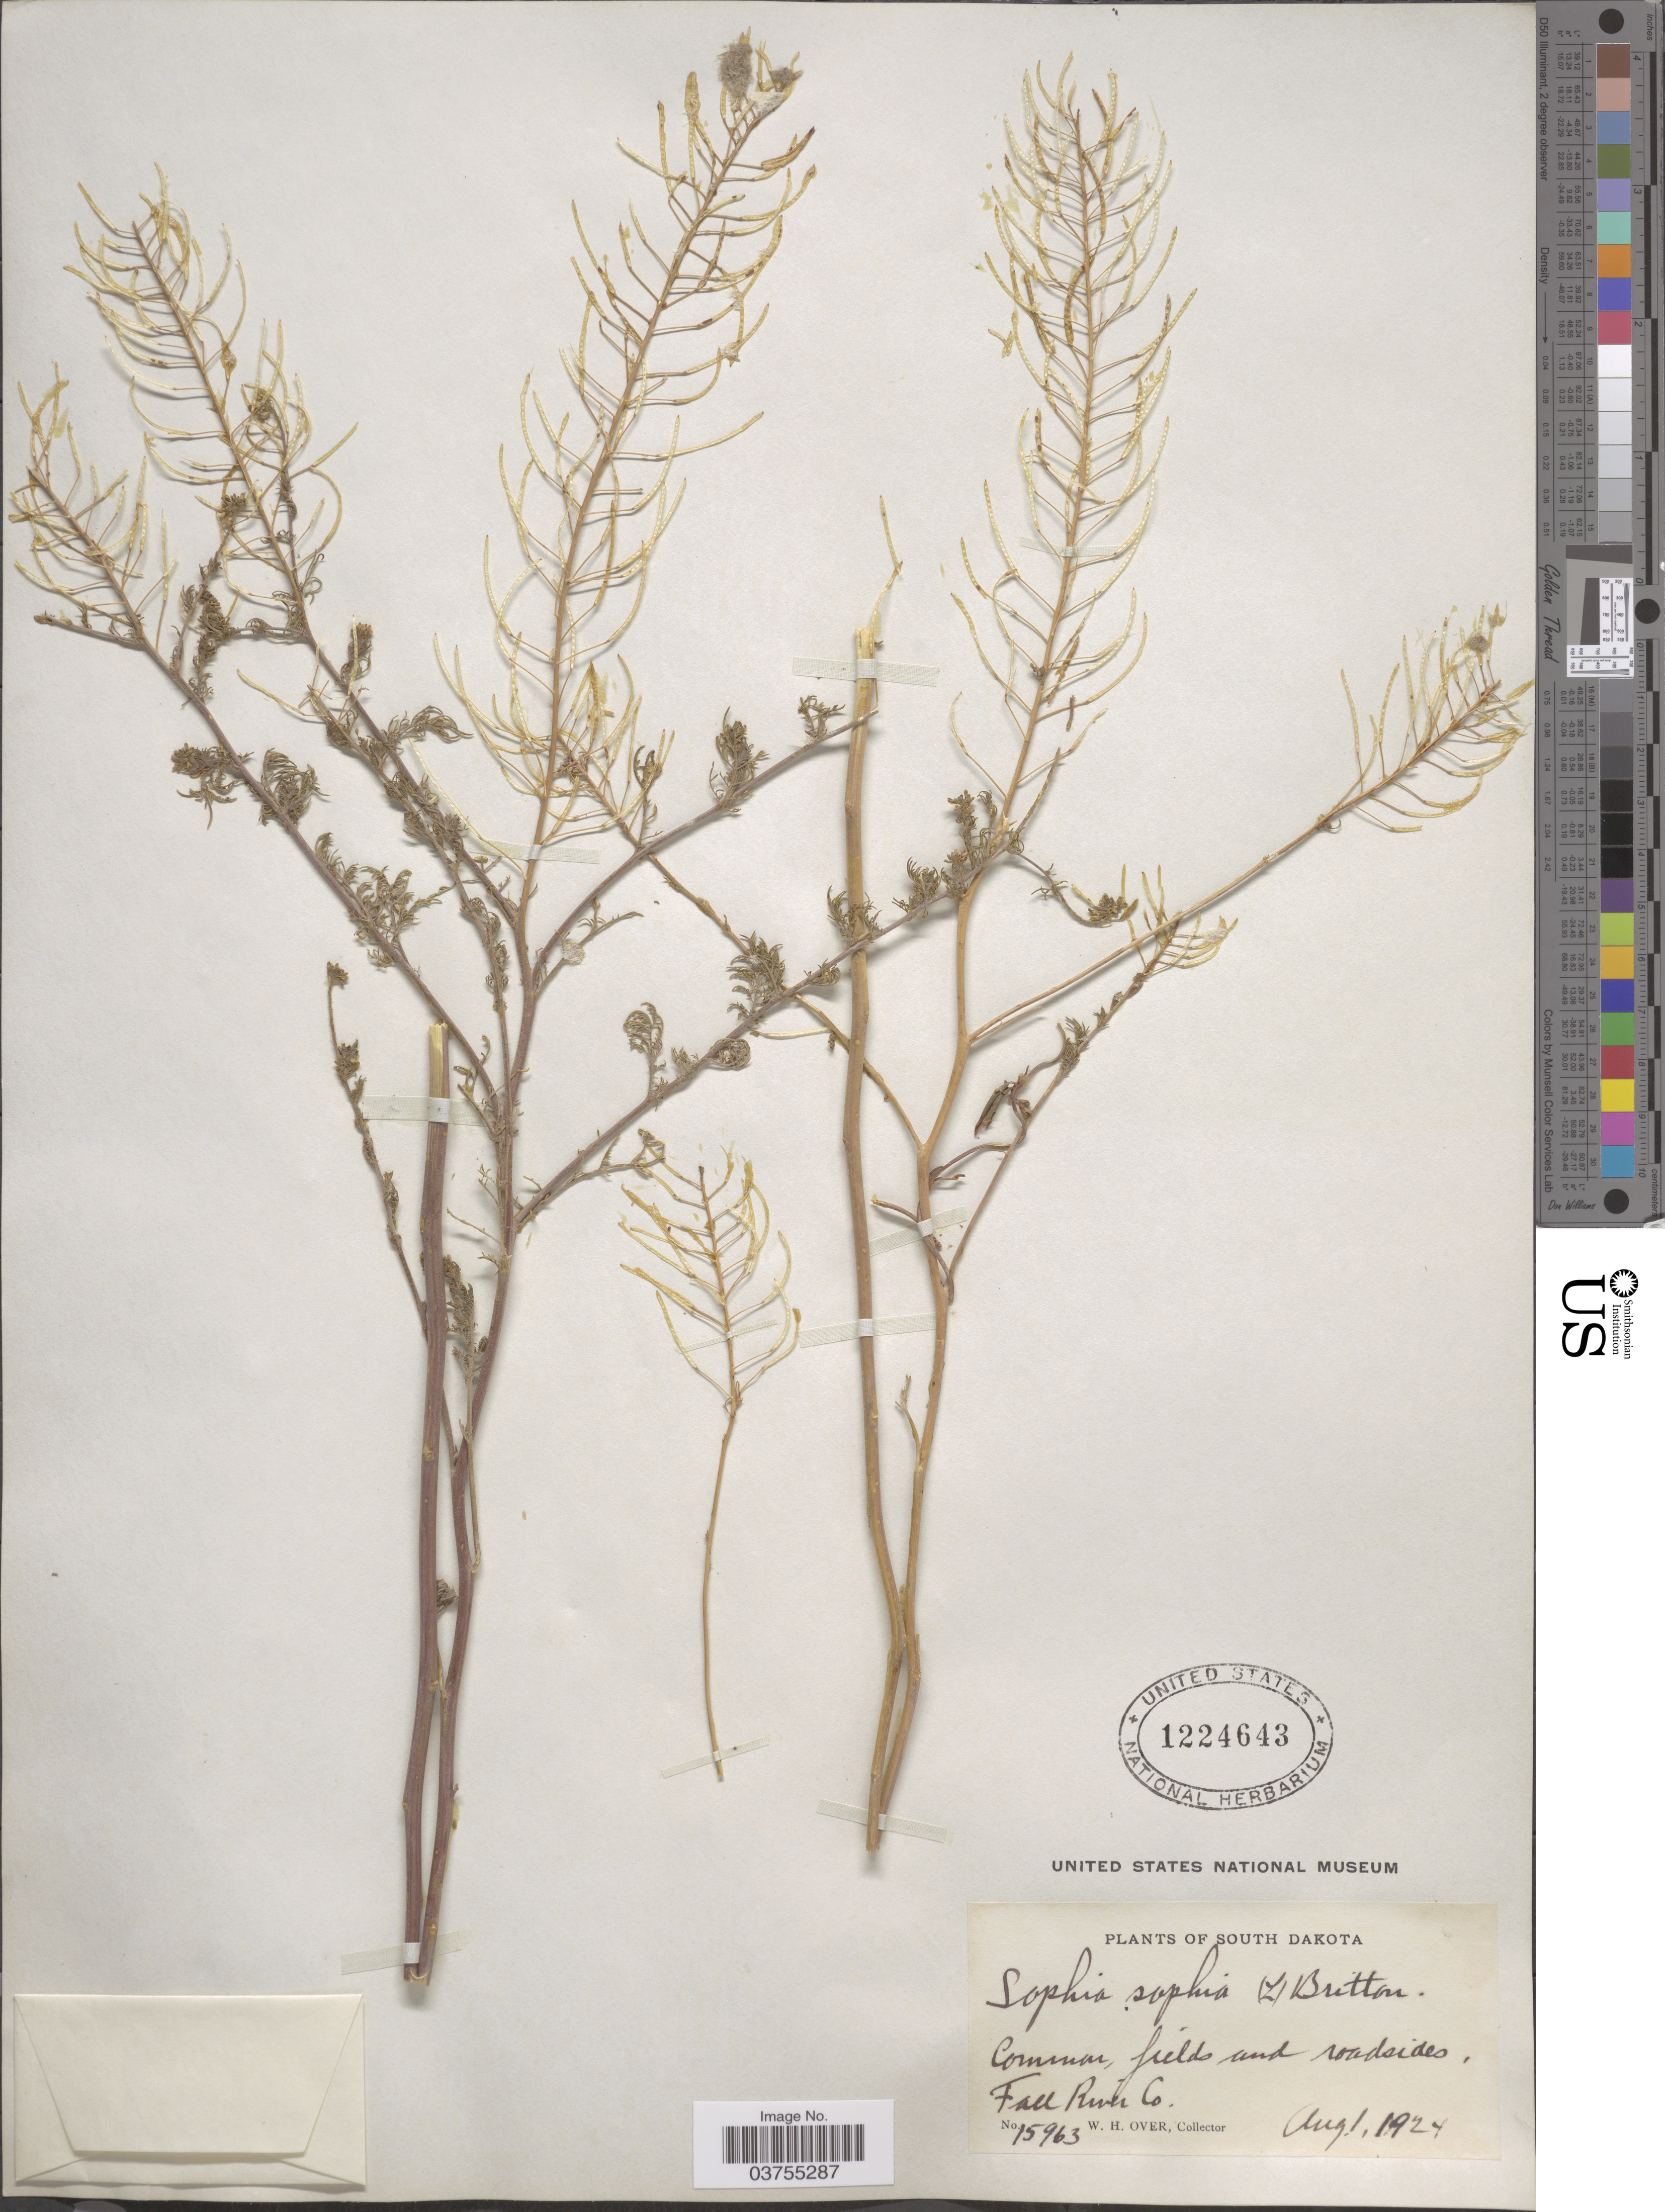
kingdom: Plantae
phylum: Tracheophyta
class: Magnoliopsida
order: Brassicales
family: Brassicaceae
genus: Descurainia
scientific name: Descurainia sophia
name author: (L.) Webb ex Prantl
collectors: W. Over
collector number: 15963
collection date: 1924-08-01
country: United States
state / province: South Dakota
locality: Fields and roadsides, Face River Co.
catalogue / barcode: US 1224643